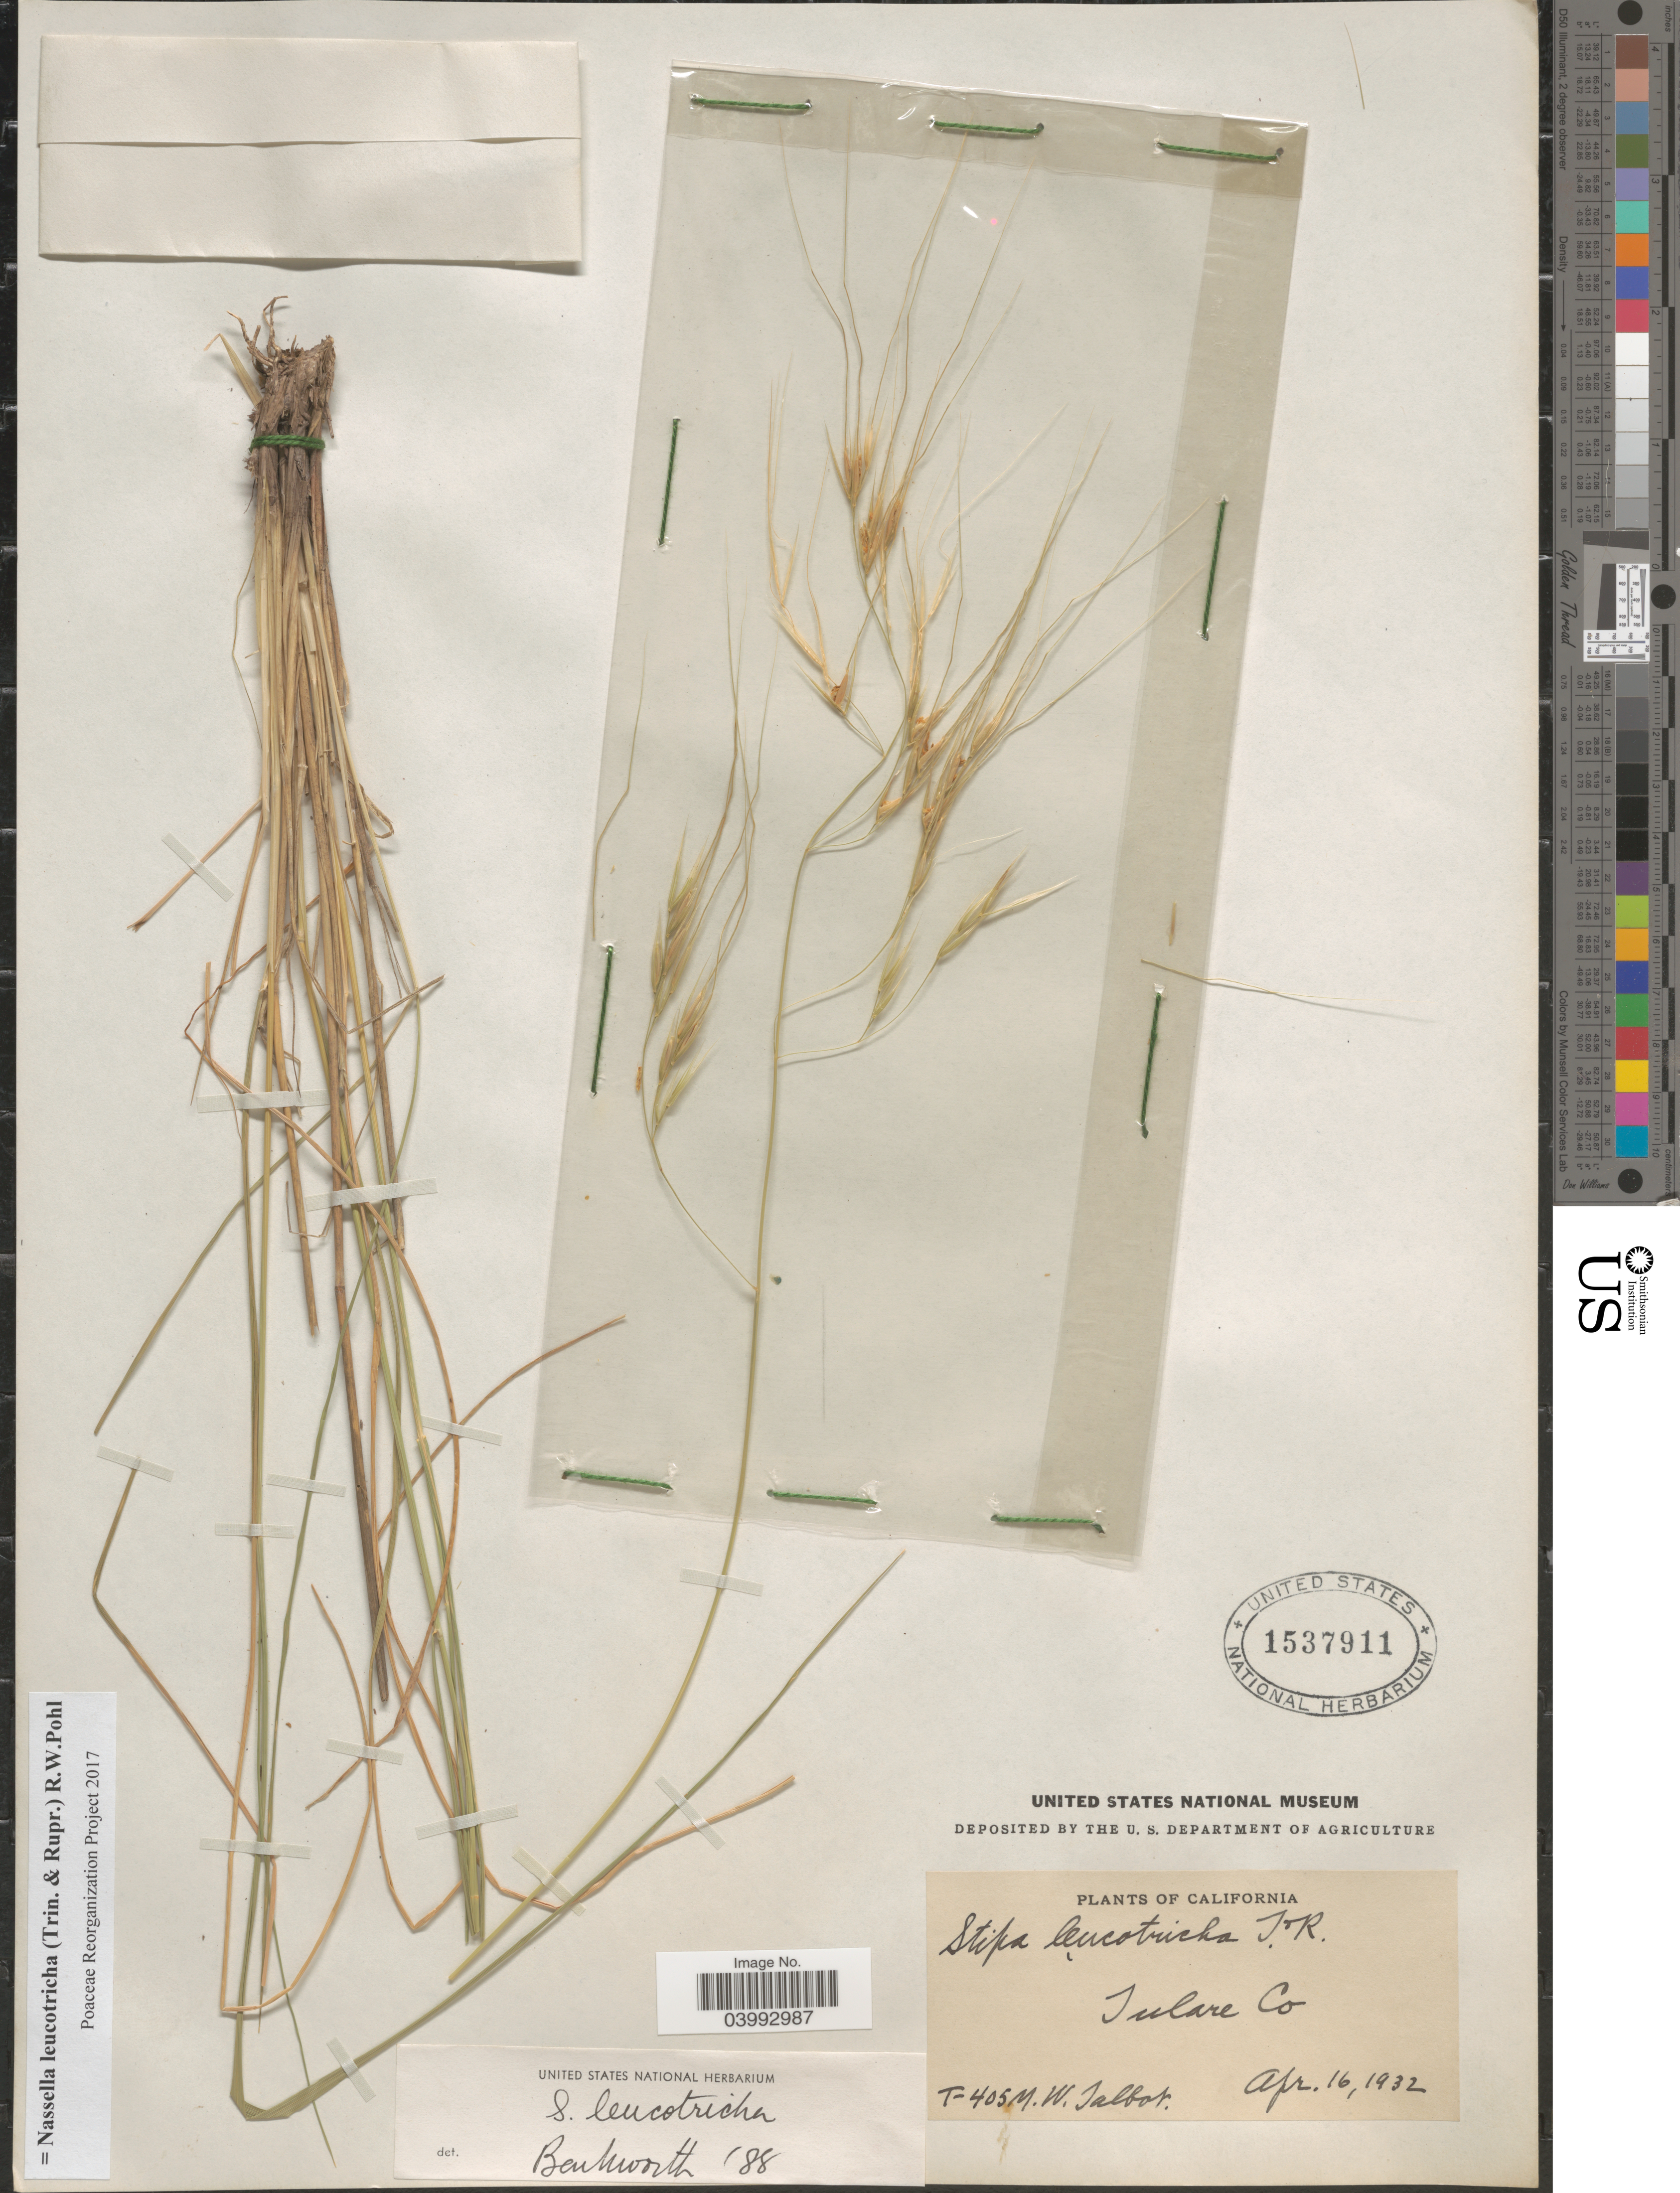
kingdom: Plantae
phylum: Tracheophyta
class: Liliopsida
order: Poales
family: Poaceae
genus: Nassella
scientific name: Nassella leucotricha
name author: (Trin. & Rupr.) R.W. Pohl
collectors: M. Talbot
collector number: T405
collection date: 1932-04-16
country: United States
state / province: California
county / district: Tulare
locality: Tulare Co.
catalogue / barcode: US 1537911